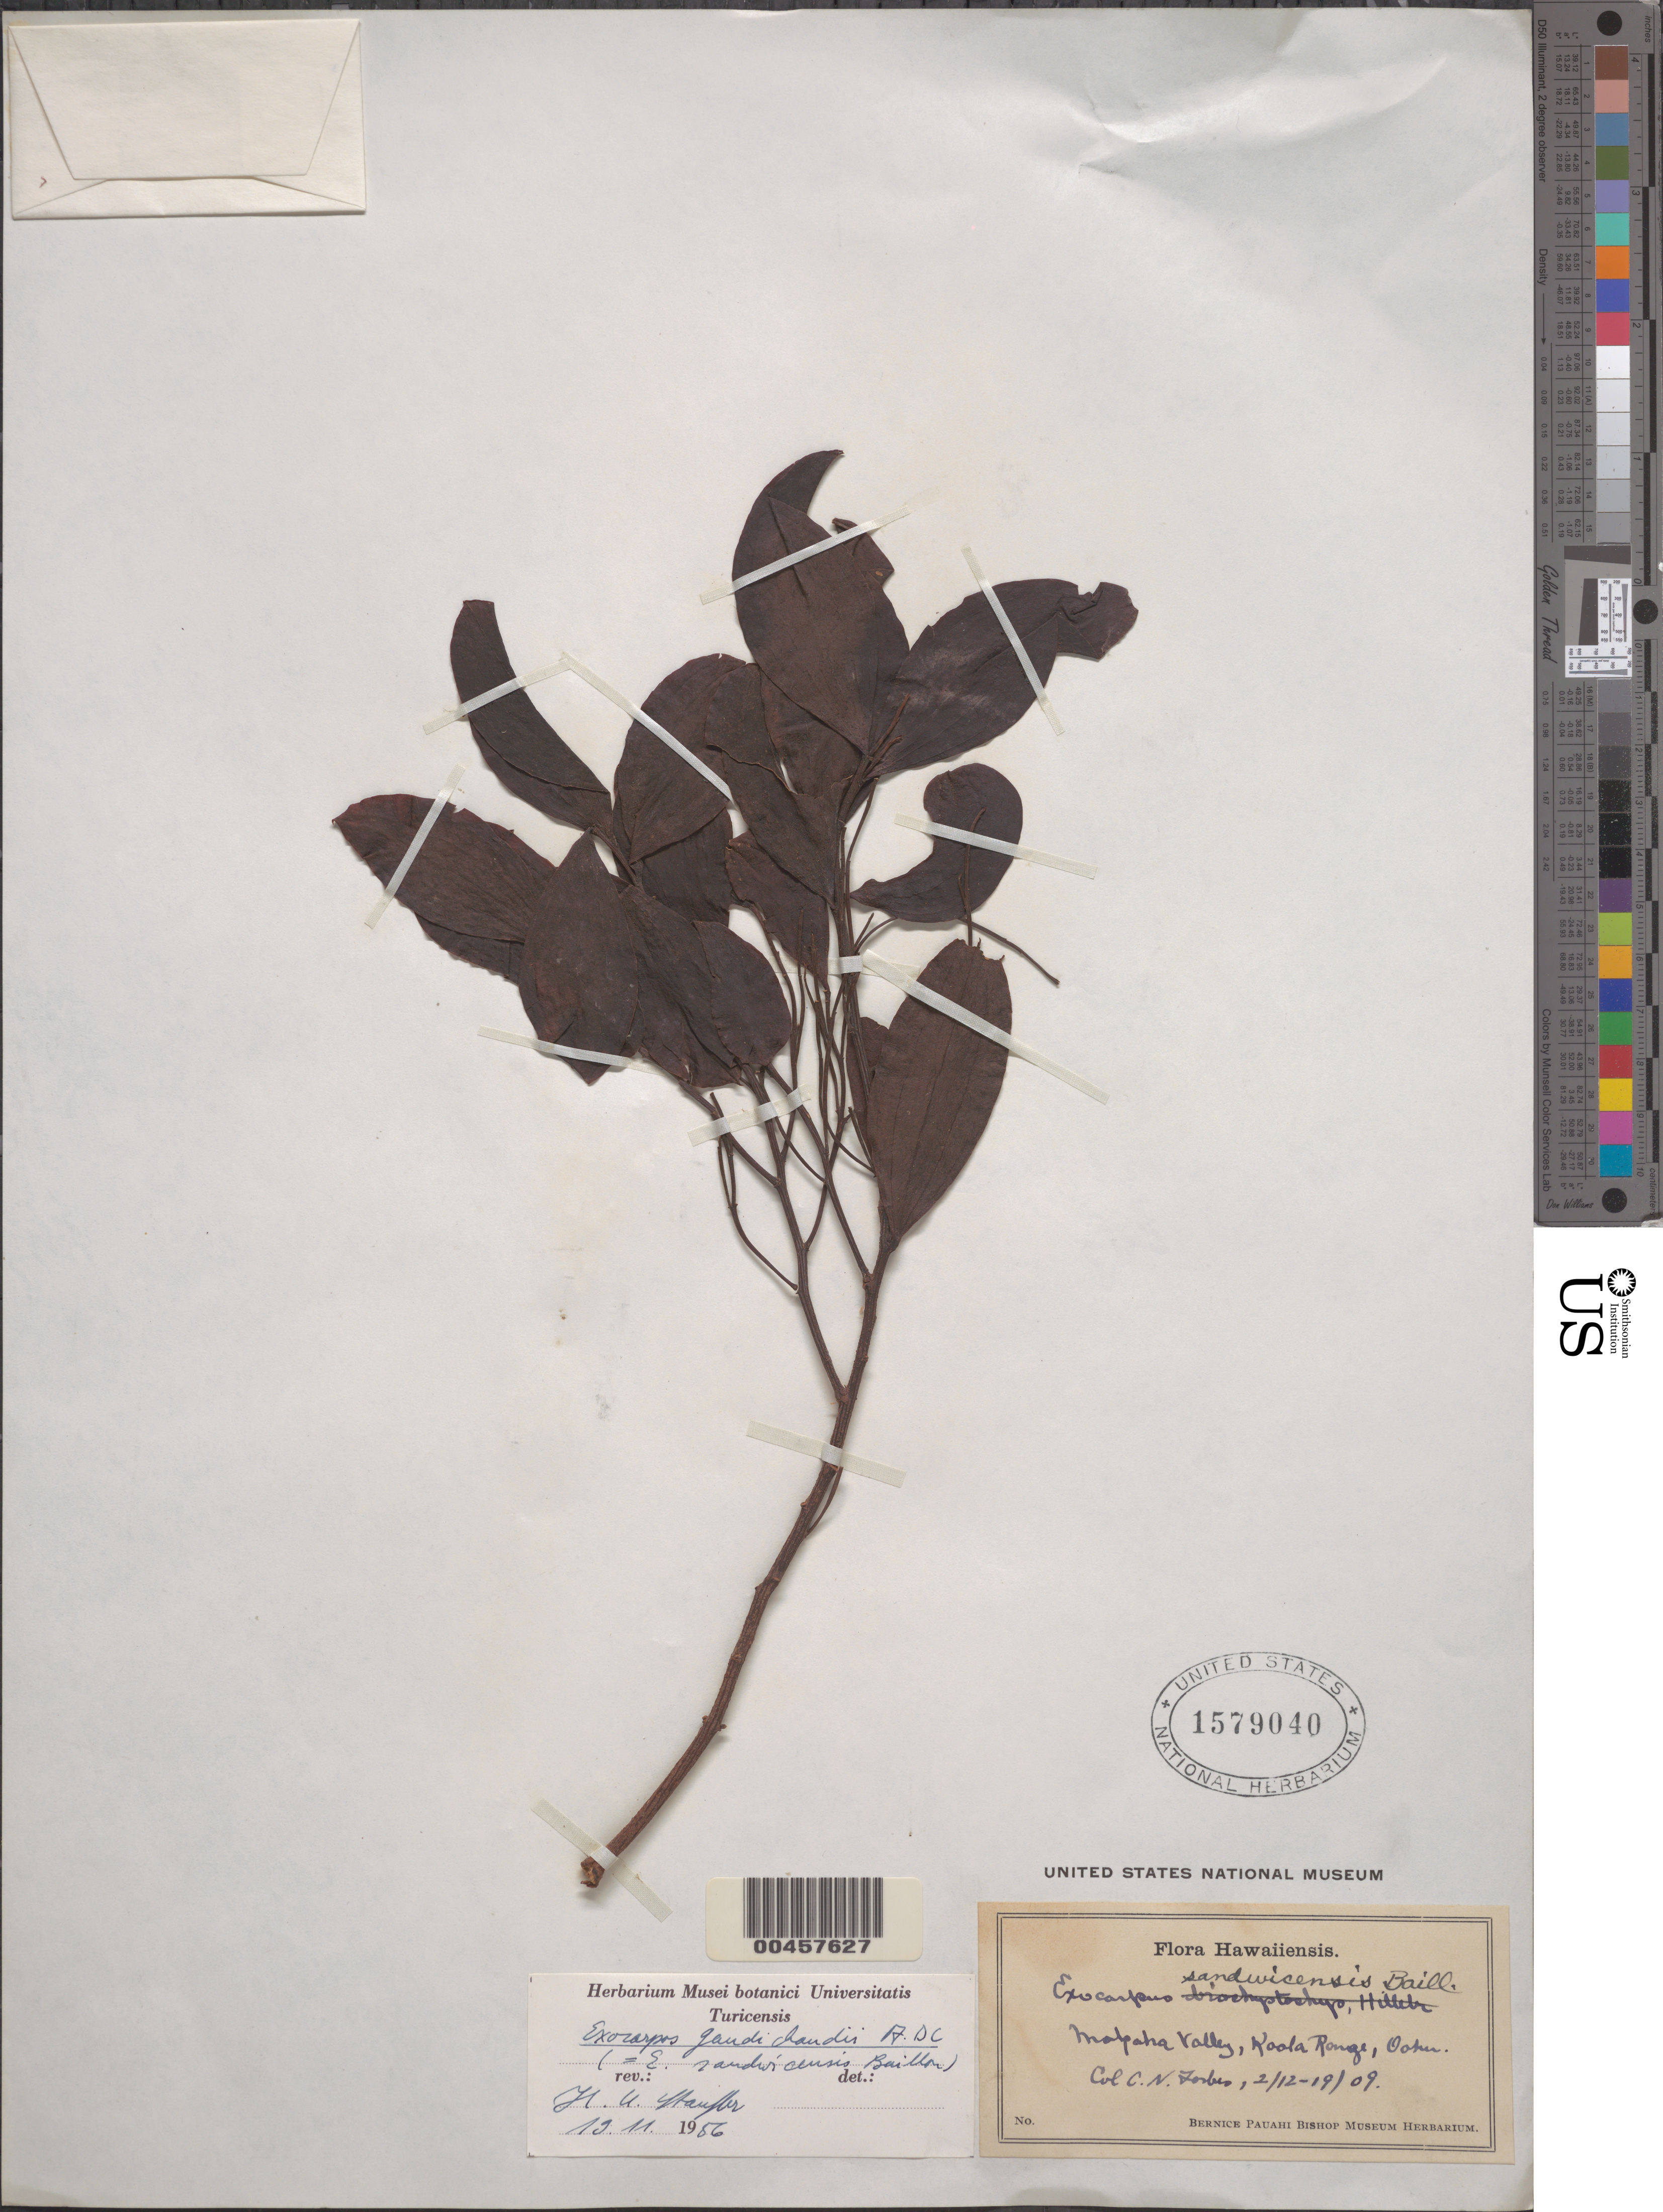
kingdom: Plantae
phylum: Tracheophyta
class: Magnoliopsida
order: Santalales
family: Santalaceae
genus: Exocarpos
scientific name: Exocarpos gaudichaudii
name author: A. DC.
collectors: C. N. Forbes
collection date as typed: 12 Feb 1909 to 19 Feb 1909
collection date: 1909-02-12/1909-02-19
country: United States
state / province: Hawaii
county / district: Honolulu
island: Oahu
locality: Waianae Mts., Makaha Valley, Kaala Range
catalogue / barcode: US 1579040